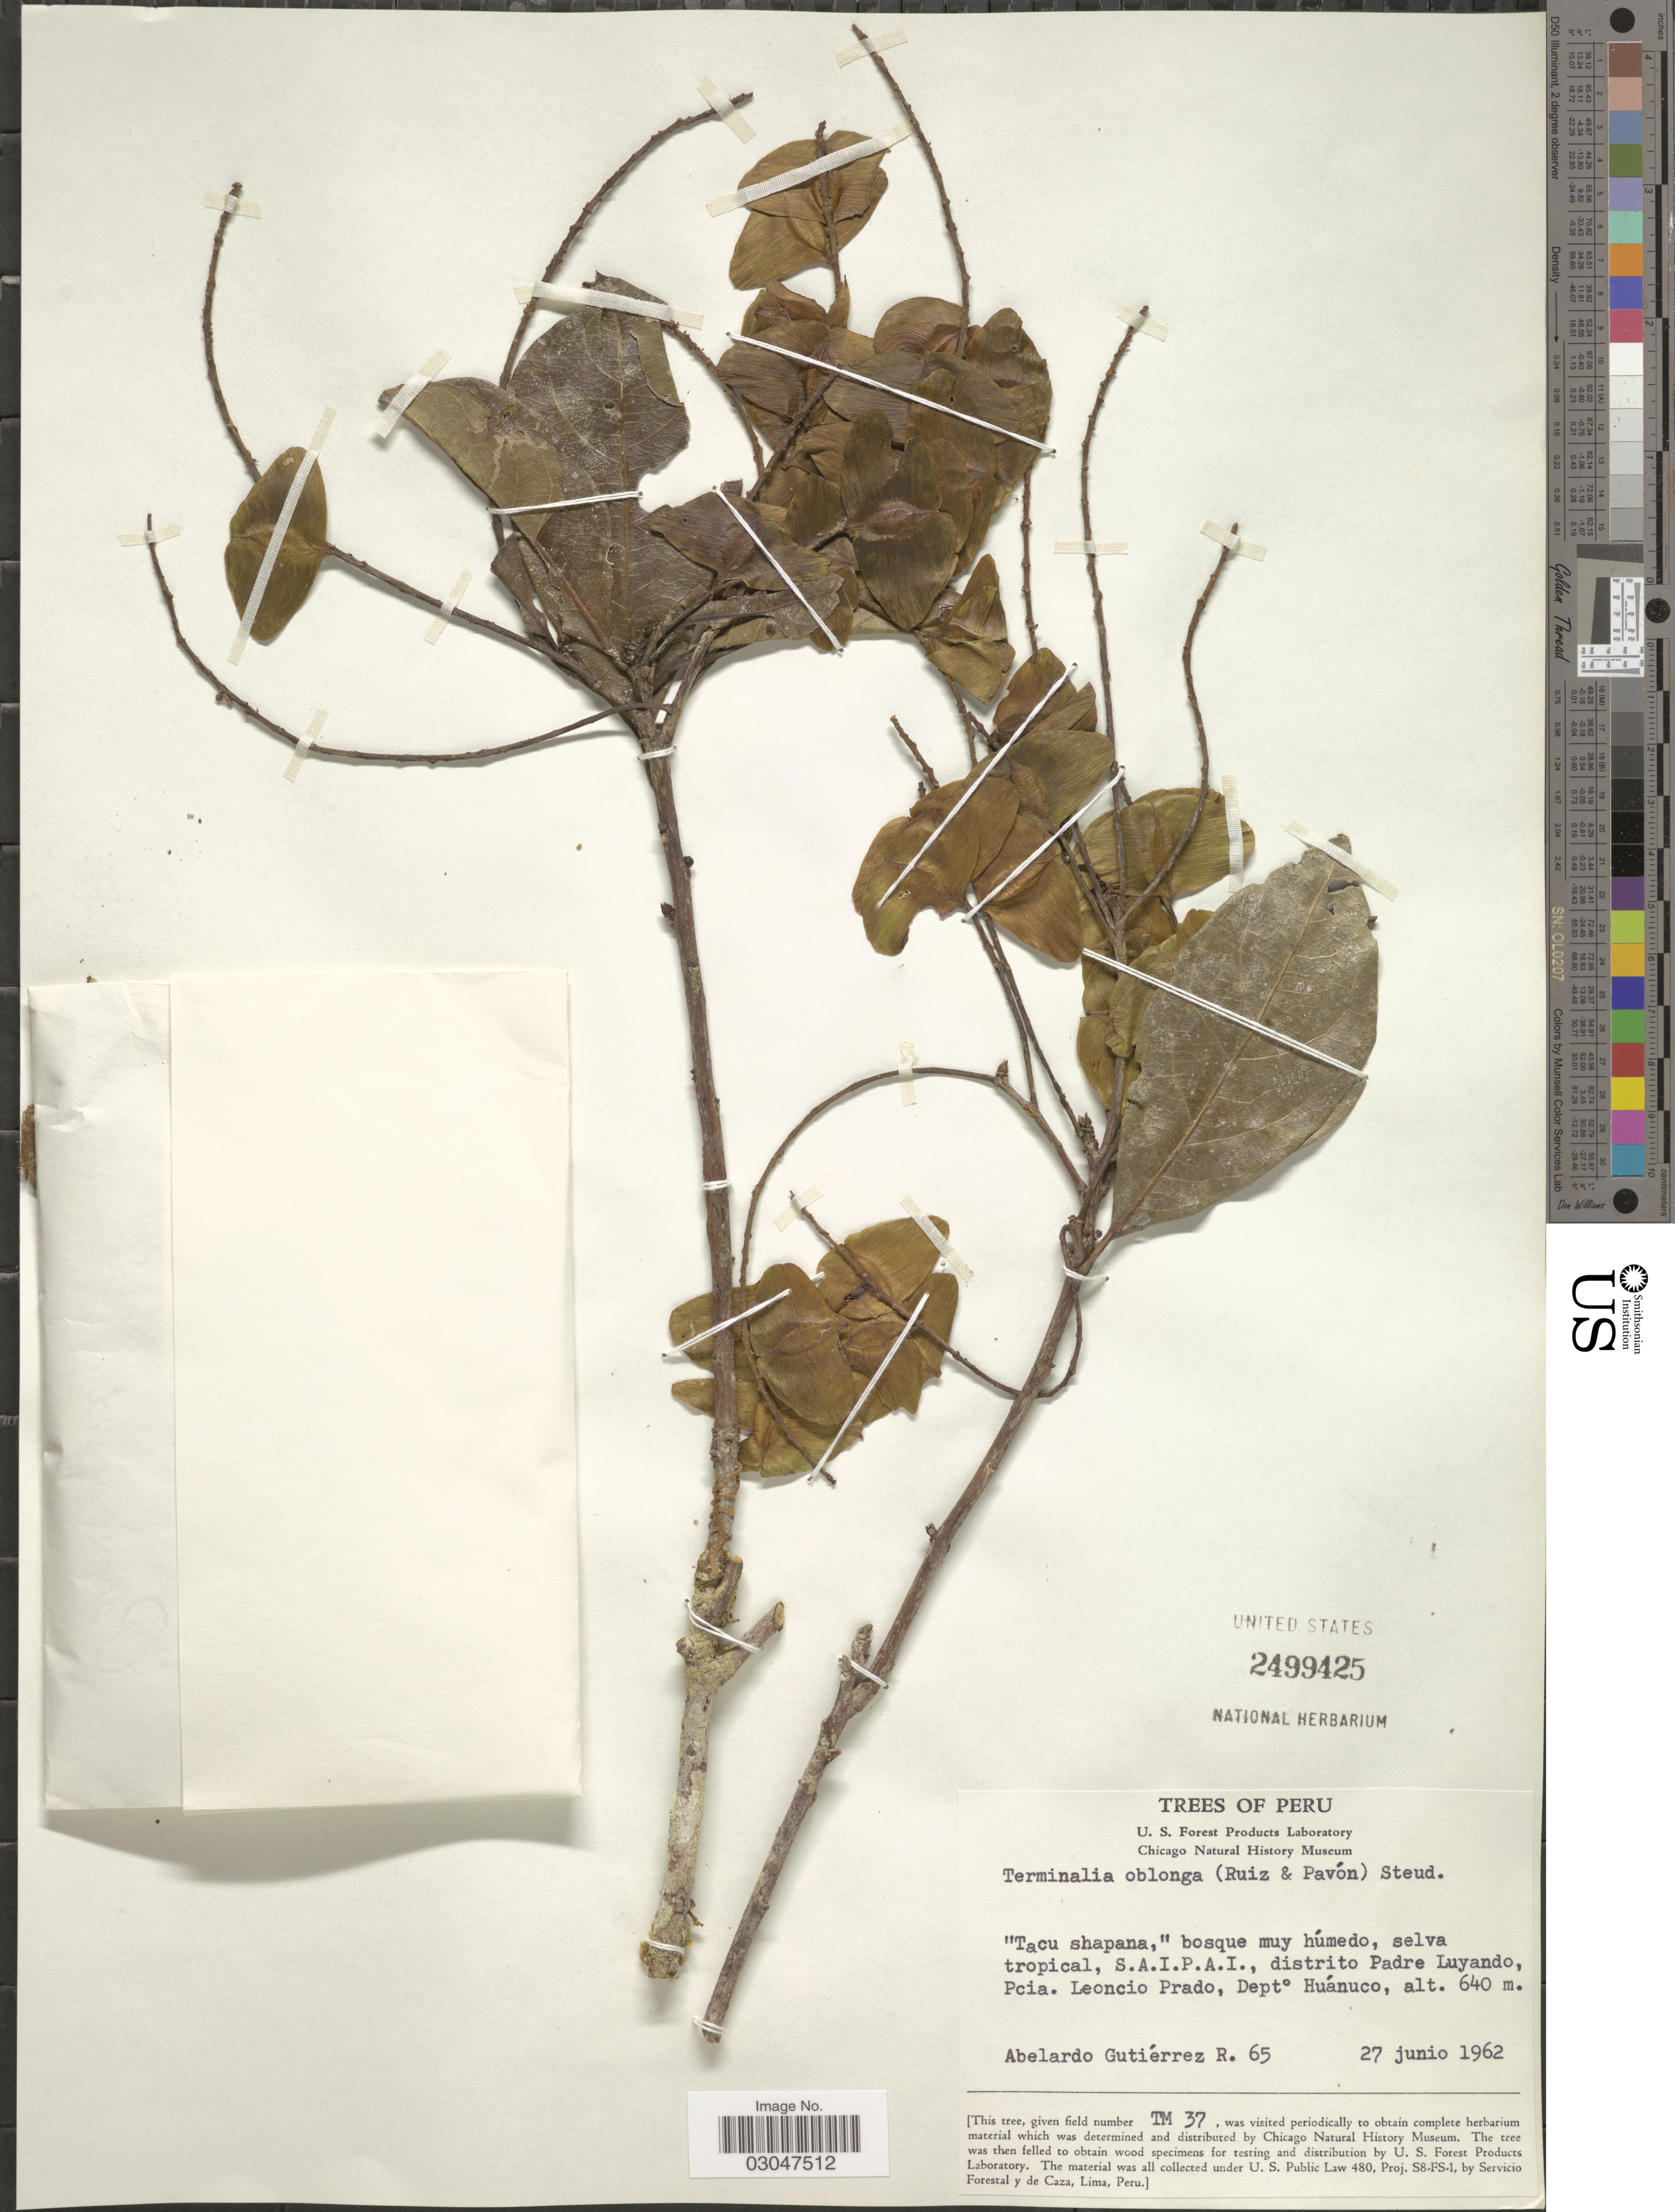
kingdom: Plantae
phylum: Tracheophyta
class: Magnoliopsida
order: Myrtales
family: Combretaceae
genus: Terminalia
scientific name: Terminalia oblonga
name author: (Ruiz & Pav.) Steud.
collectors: A. Gutiérrez R.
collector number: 65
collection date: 1962-06-27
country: Peru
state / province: Huánuco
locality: S.A.I.P.A.I., distrito Padre Luyando, Pcia. Leoncio Prado, Depto Huánuco.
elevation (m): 640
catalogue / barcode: US 2499425